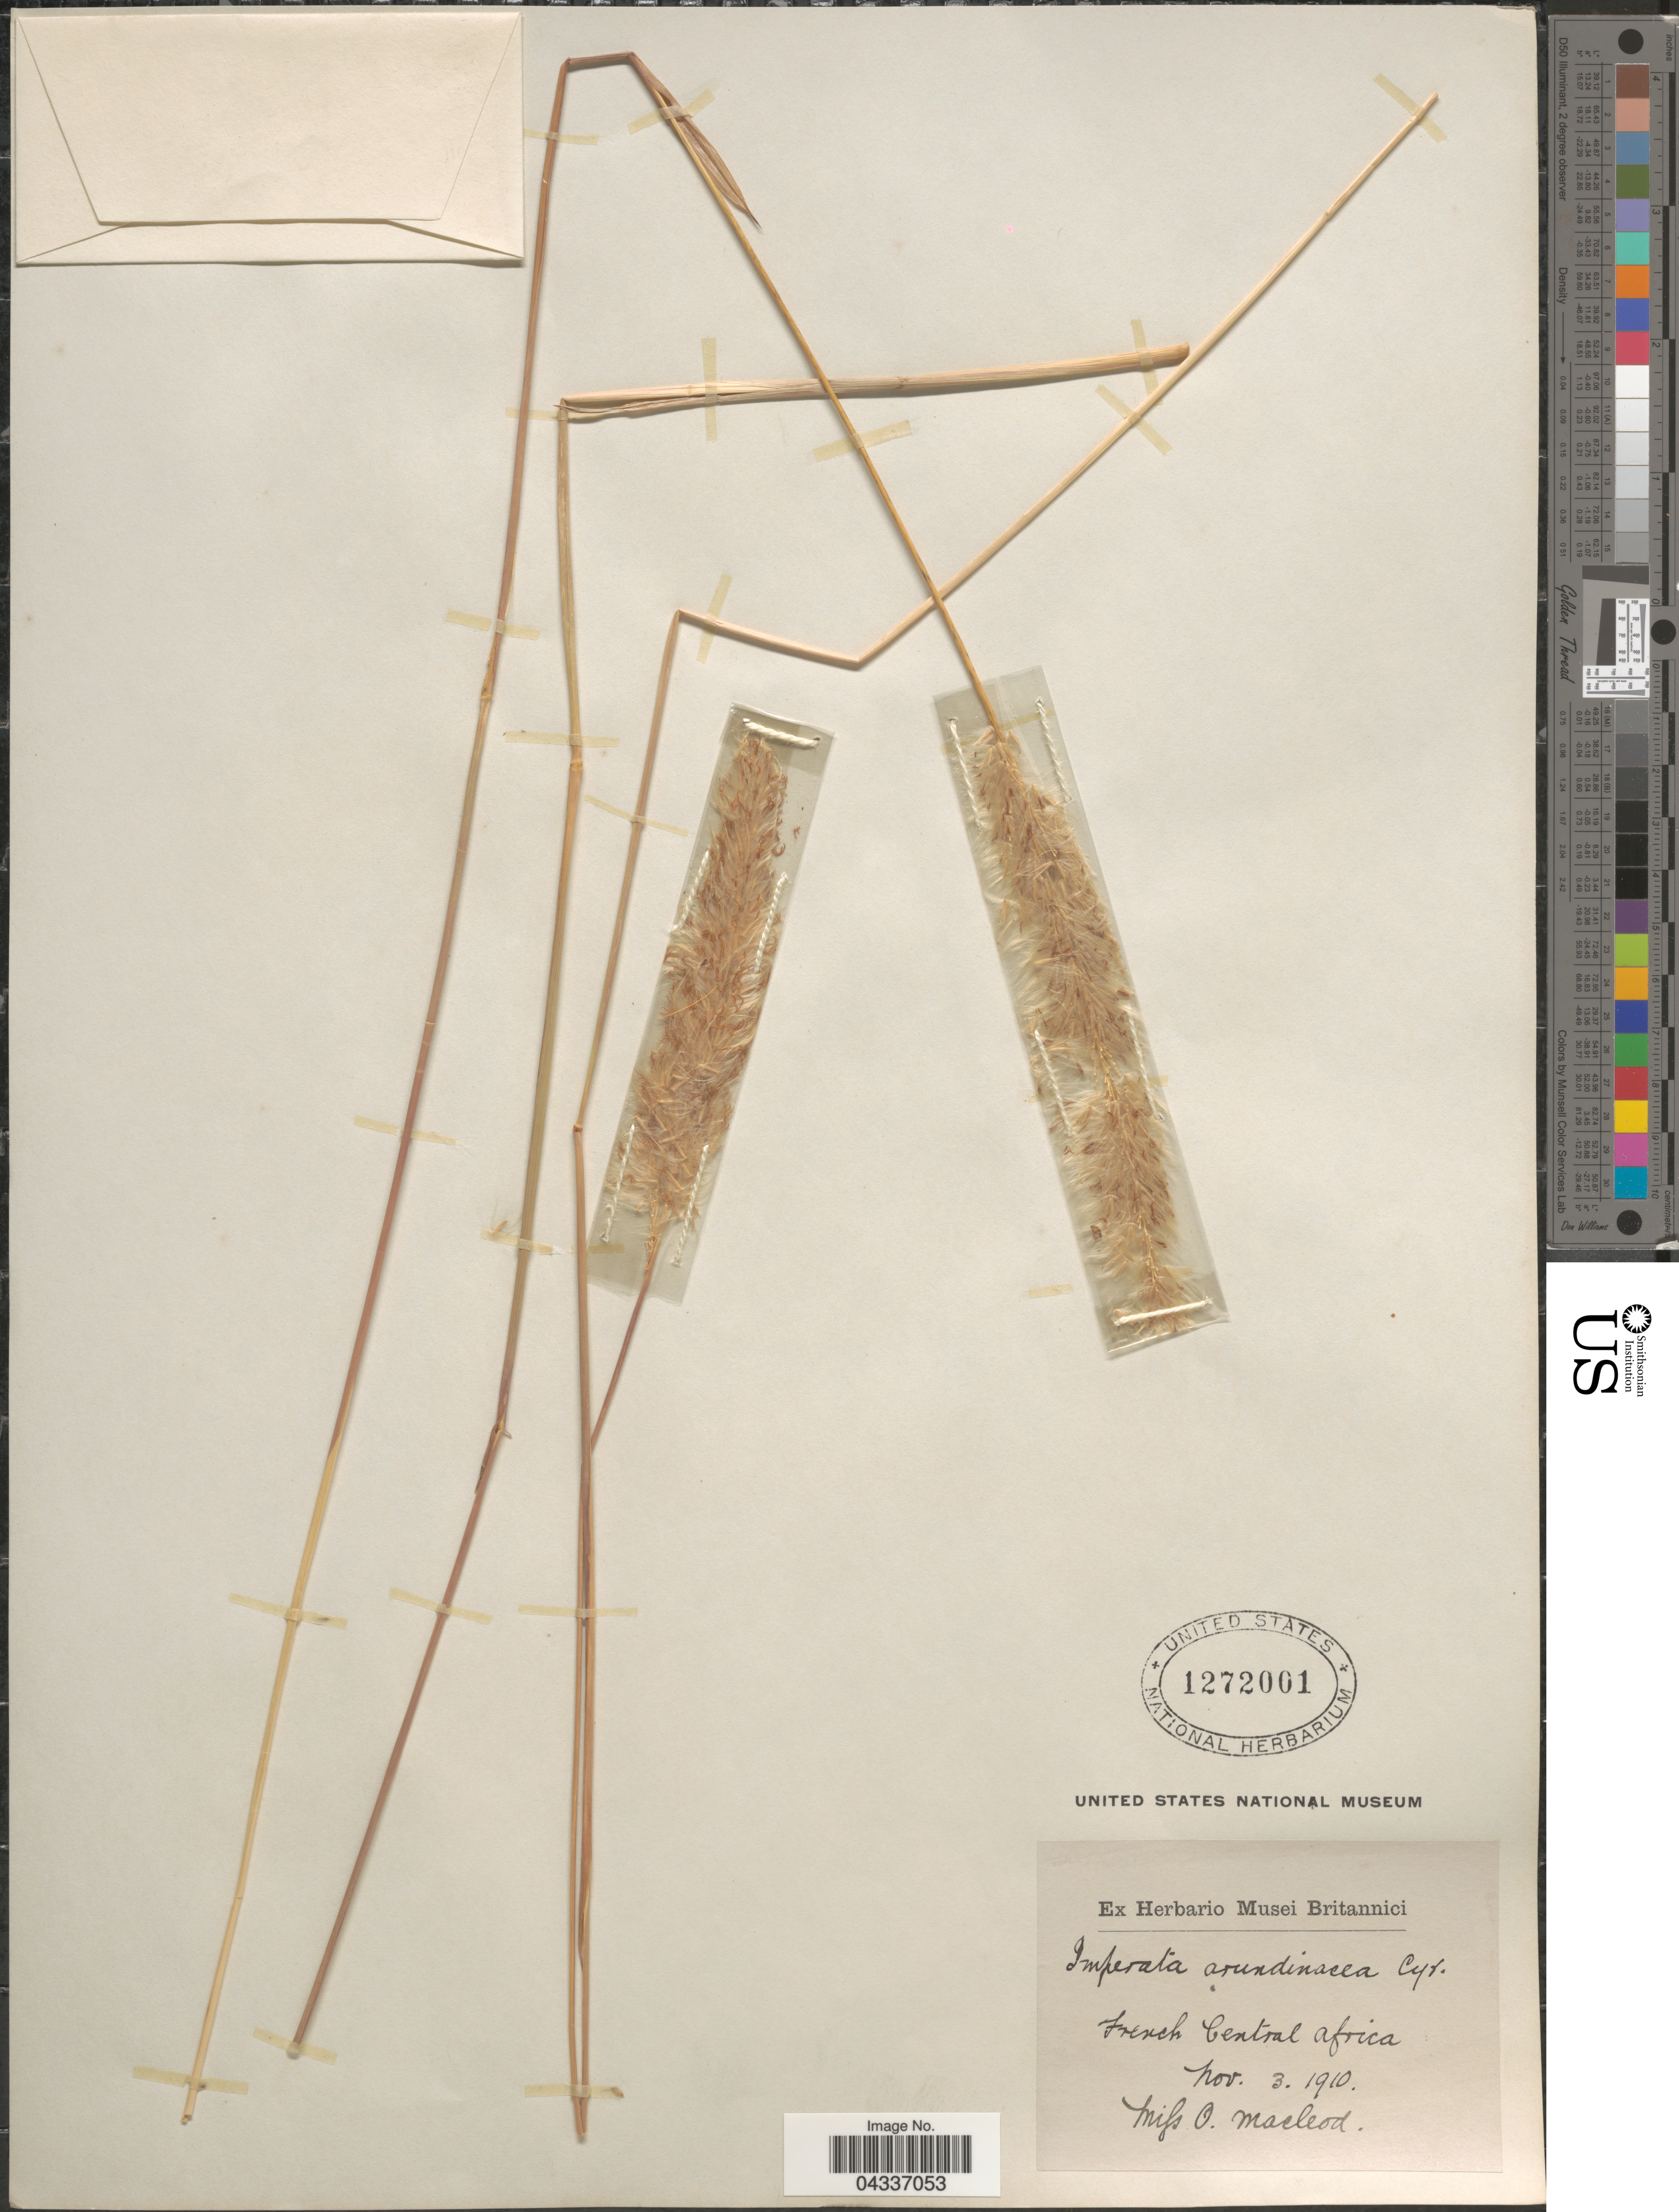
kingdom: Plantae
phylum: Tracheophyta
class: Liliopsida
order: Poales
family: Poaceae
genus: Imperata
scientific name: Imperata cylindrica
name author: (L.) P. Beauv.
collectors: O. Macleod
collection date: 1910-11-03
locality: French Central Africa.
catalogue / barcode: US 1272001